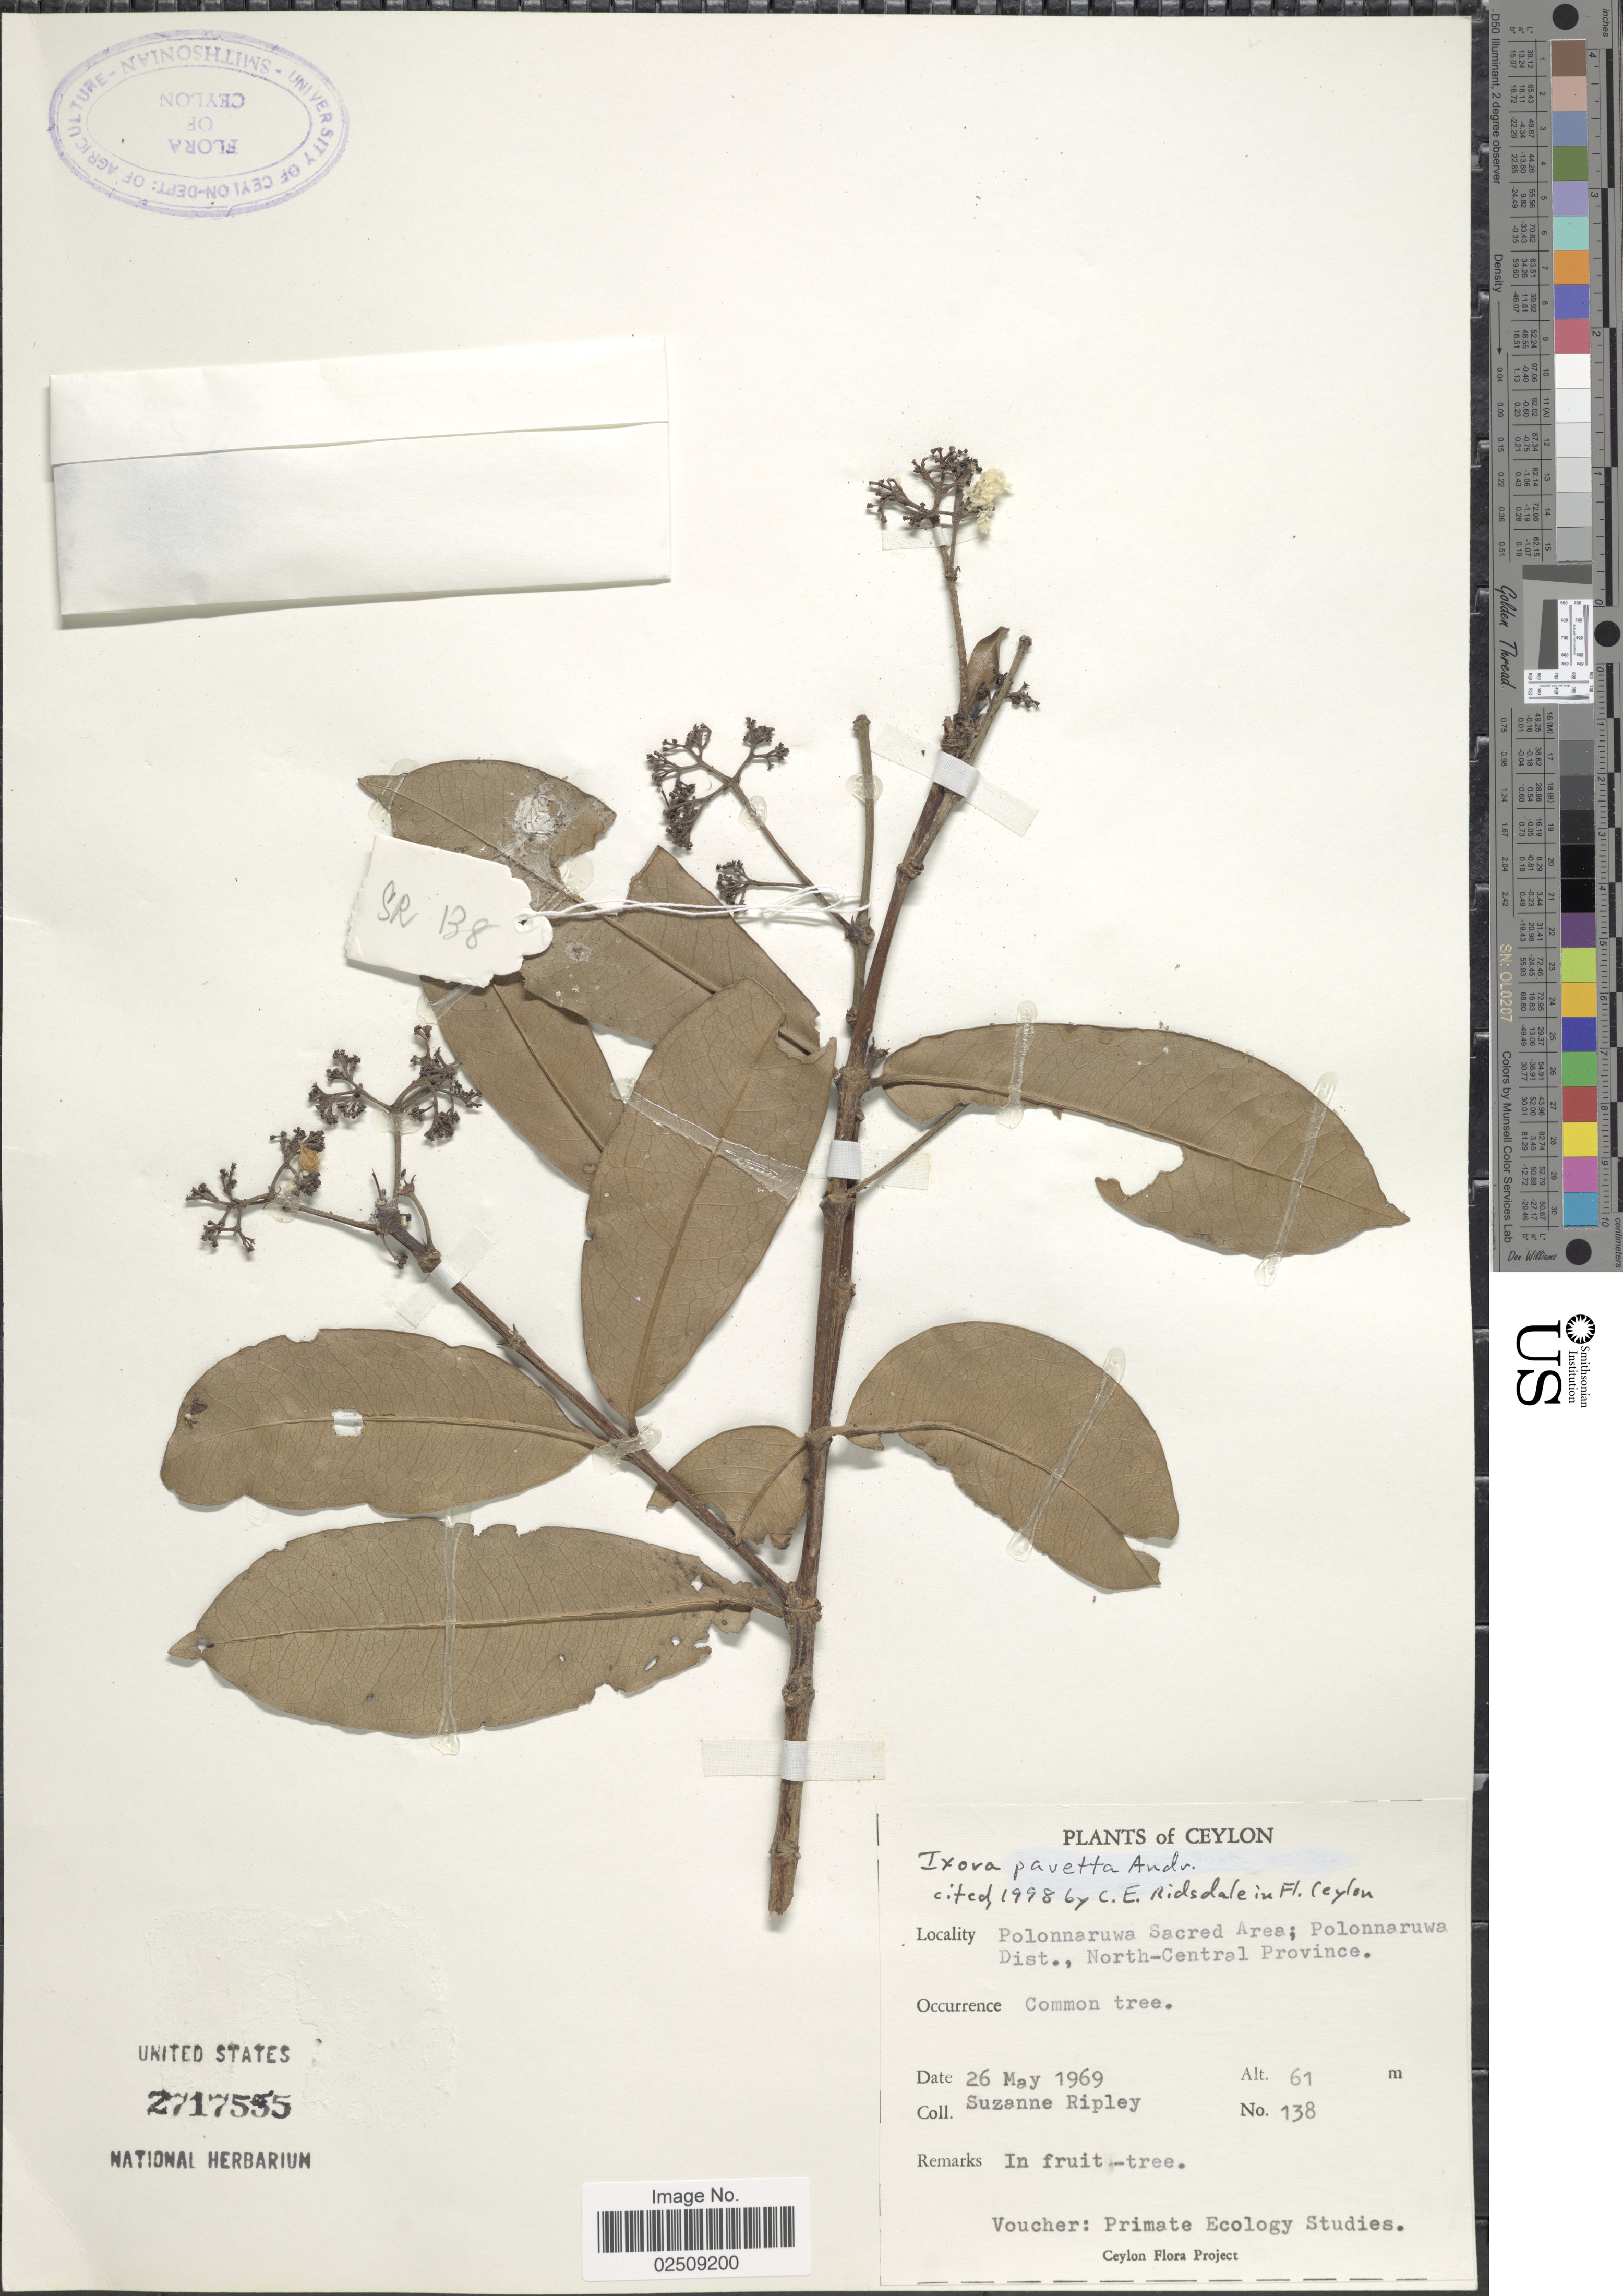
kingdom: Plantae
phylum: Tracheophyta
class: Magnoliopsida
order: Gentianales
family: Rubiaceae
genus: Ixora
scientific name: Ixora pavetta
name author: Andrews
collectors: S. Ripley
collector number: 138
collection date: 1969-05-26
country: Sri Lanka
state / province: North Central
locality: Ceylon. Polonnaruwa Sacred Area; Polonnaruwa Dist.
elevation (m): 61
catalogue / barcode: US 2717555